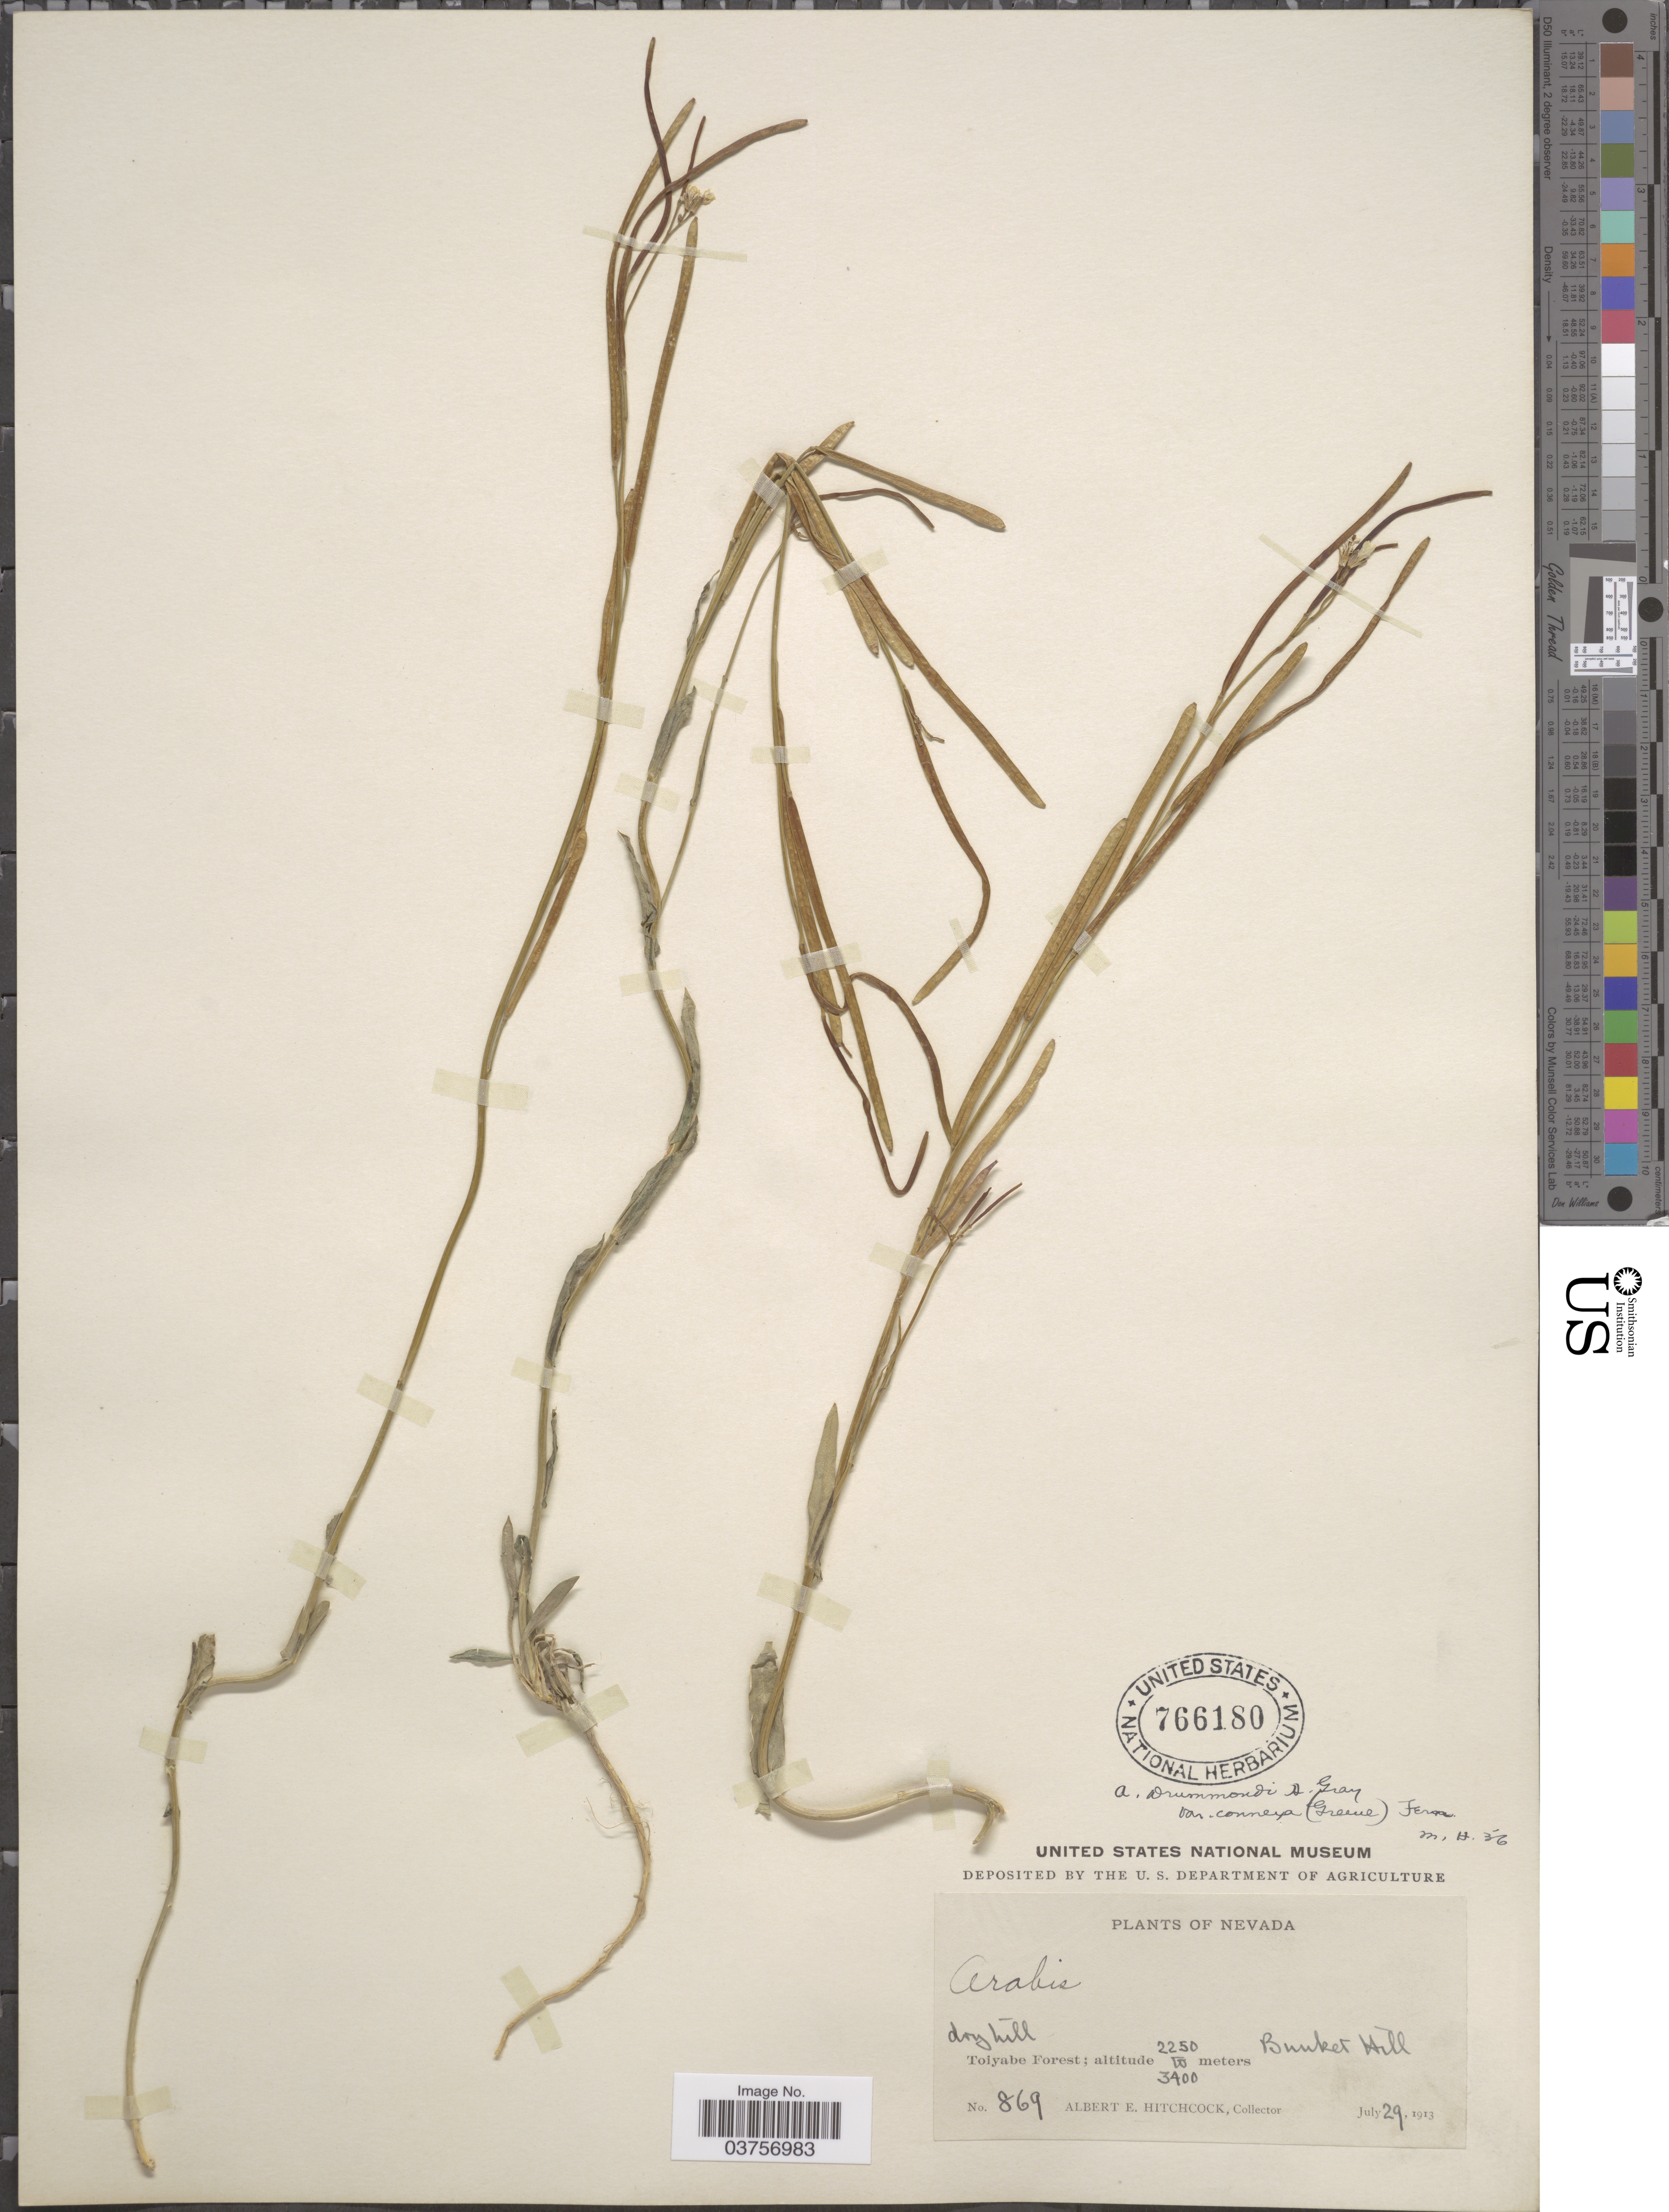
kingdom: Plantae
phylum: Tracheophyta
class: Magnoliopsida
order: Brassicales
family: Brassicaceae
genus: Arabis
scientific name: Arabis drummondii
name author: A. Gray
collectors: A. Hitchcock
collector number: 869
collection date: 1913-07-29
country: United States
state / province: Nevada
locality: Toiyabe Forest. Bunker Hill.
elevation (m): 2250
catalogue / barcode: US 766180